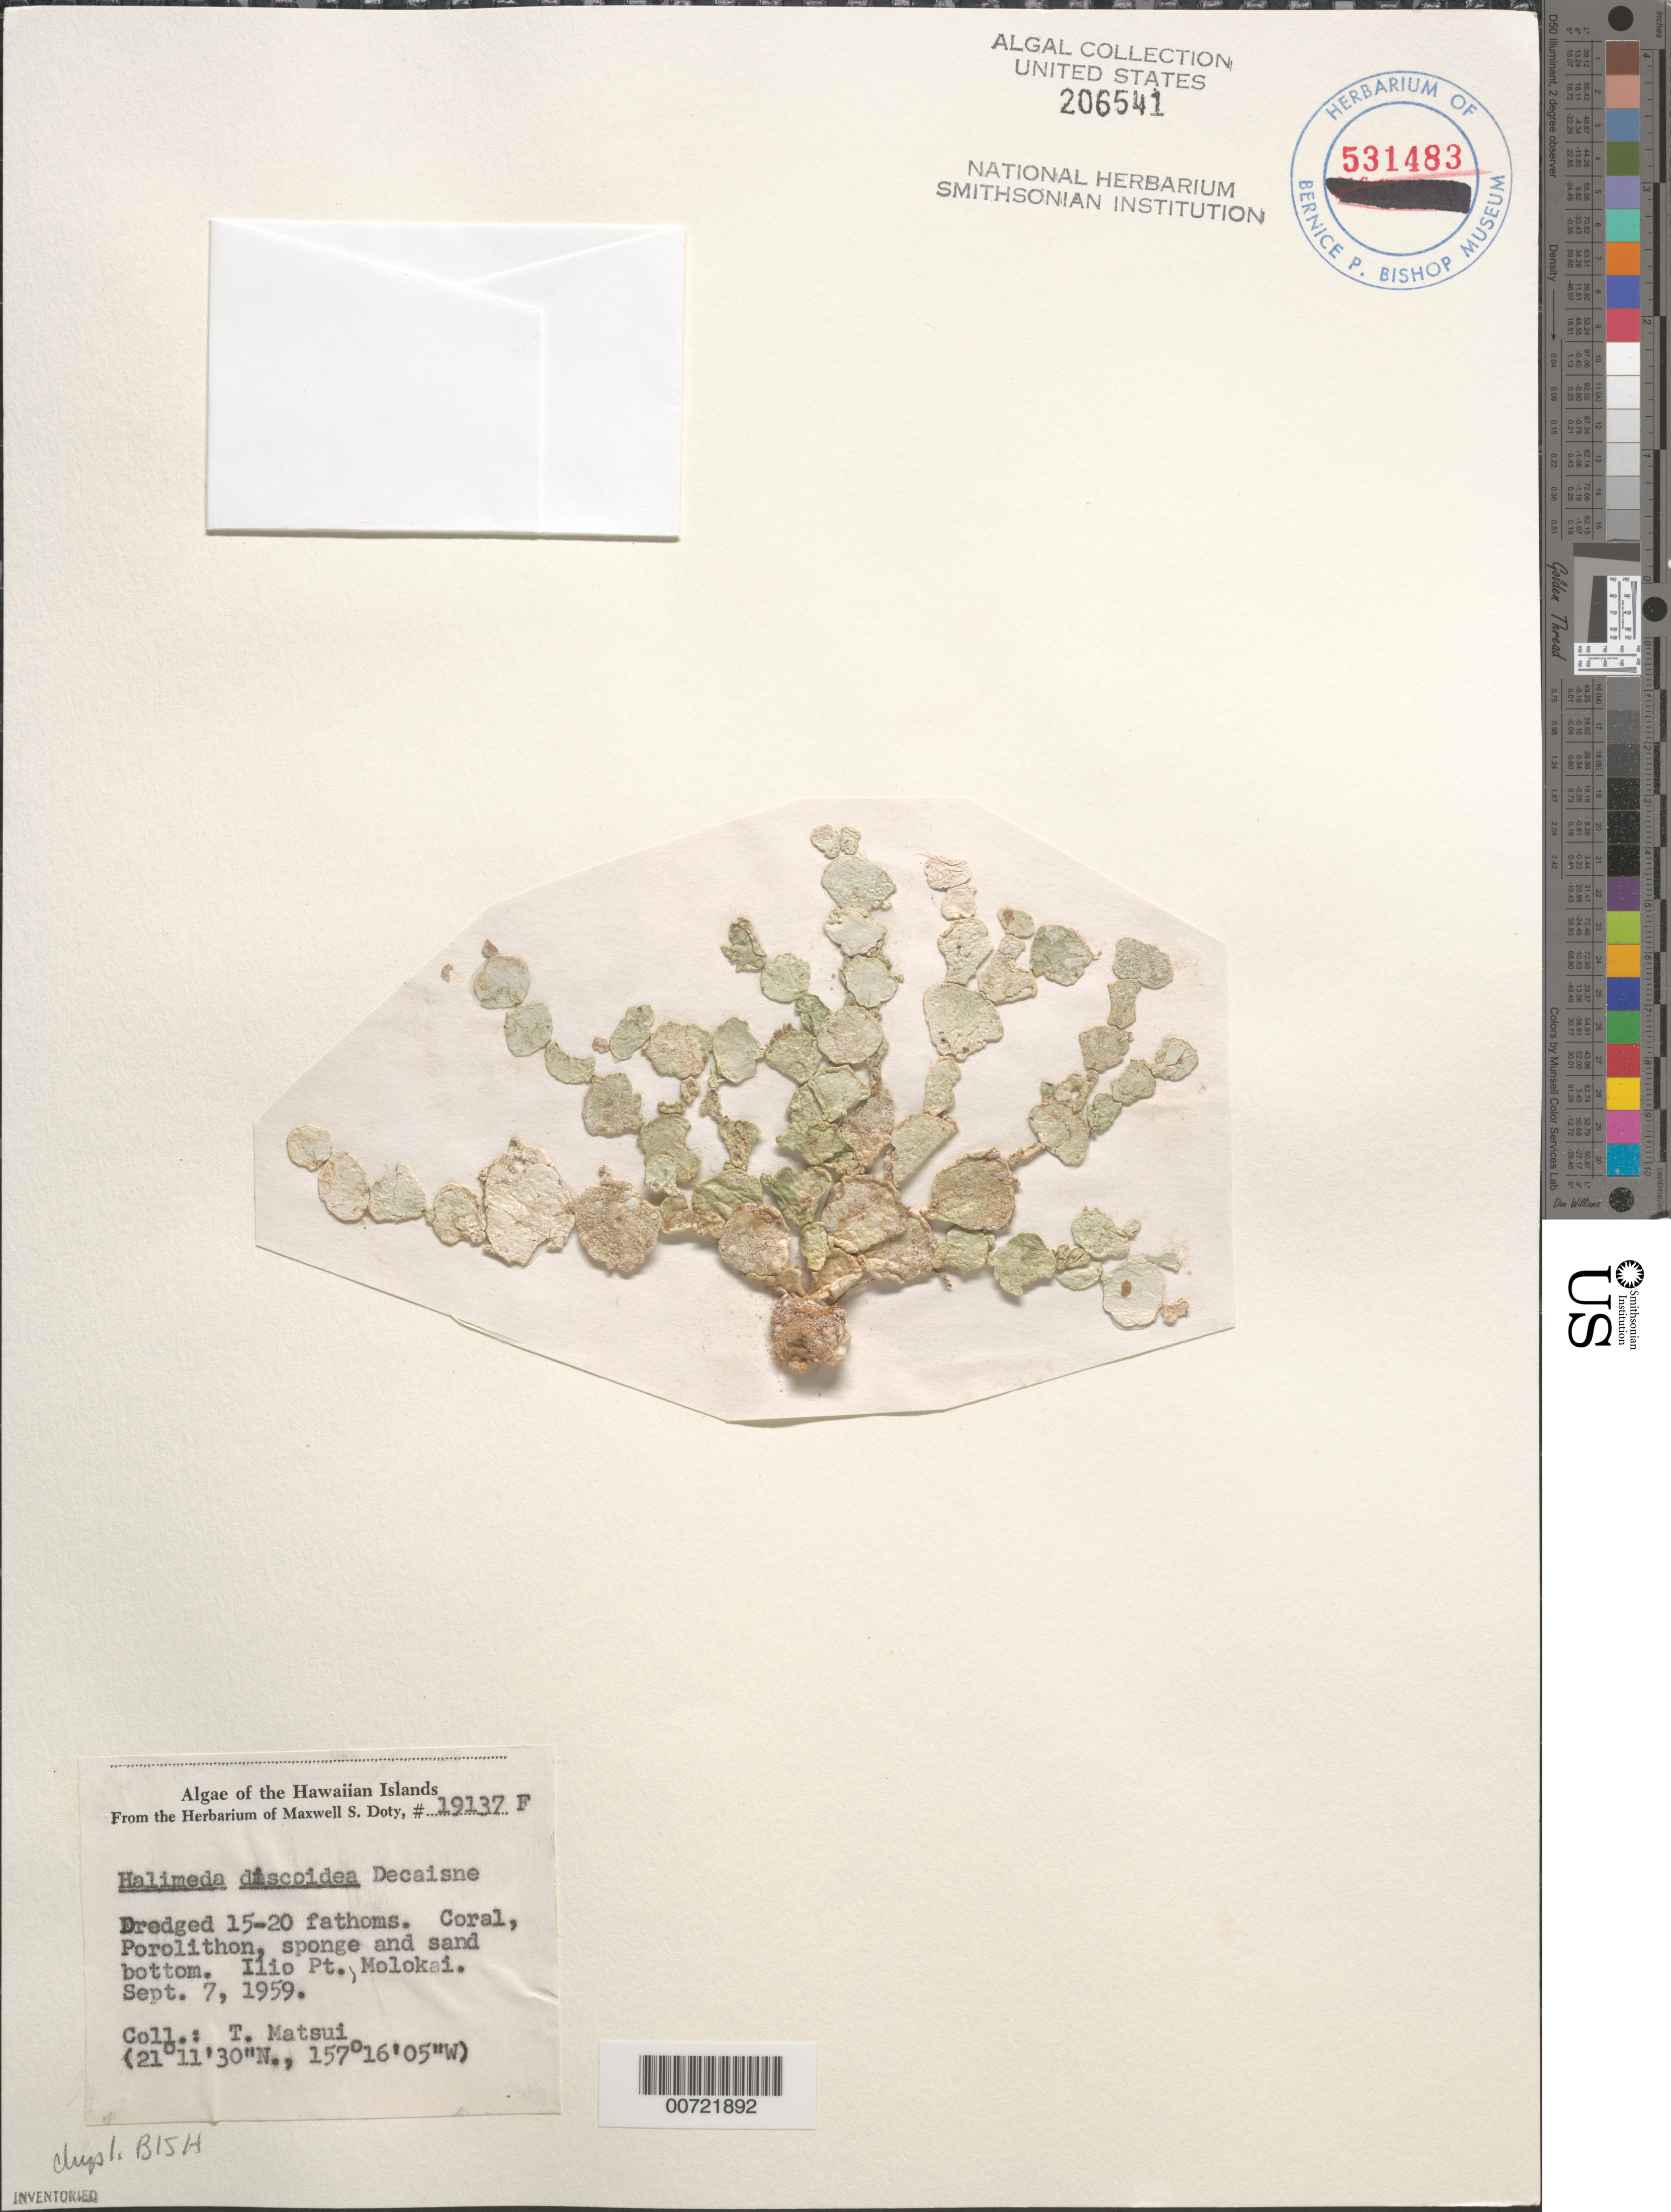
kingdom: Plantae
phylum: Chlorophyta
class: Ulvophyceae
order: Bryopsidales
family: Halimedaceae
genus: Halimeda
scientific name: Halimeda discoidea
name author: Decne.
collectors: T. Matsui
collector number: MSD 19137F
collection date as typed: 07 Sep 1959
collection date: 1959-09-07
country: United States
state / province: Hawaii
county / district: Maui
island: Moloka'i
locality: Ilio Point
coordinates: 21 11' 30" N, 157 16' 05" W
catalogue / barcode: US 206541